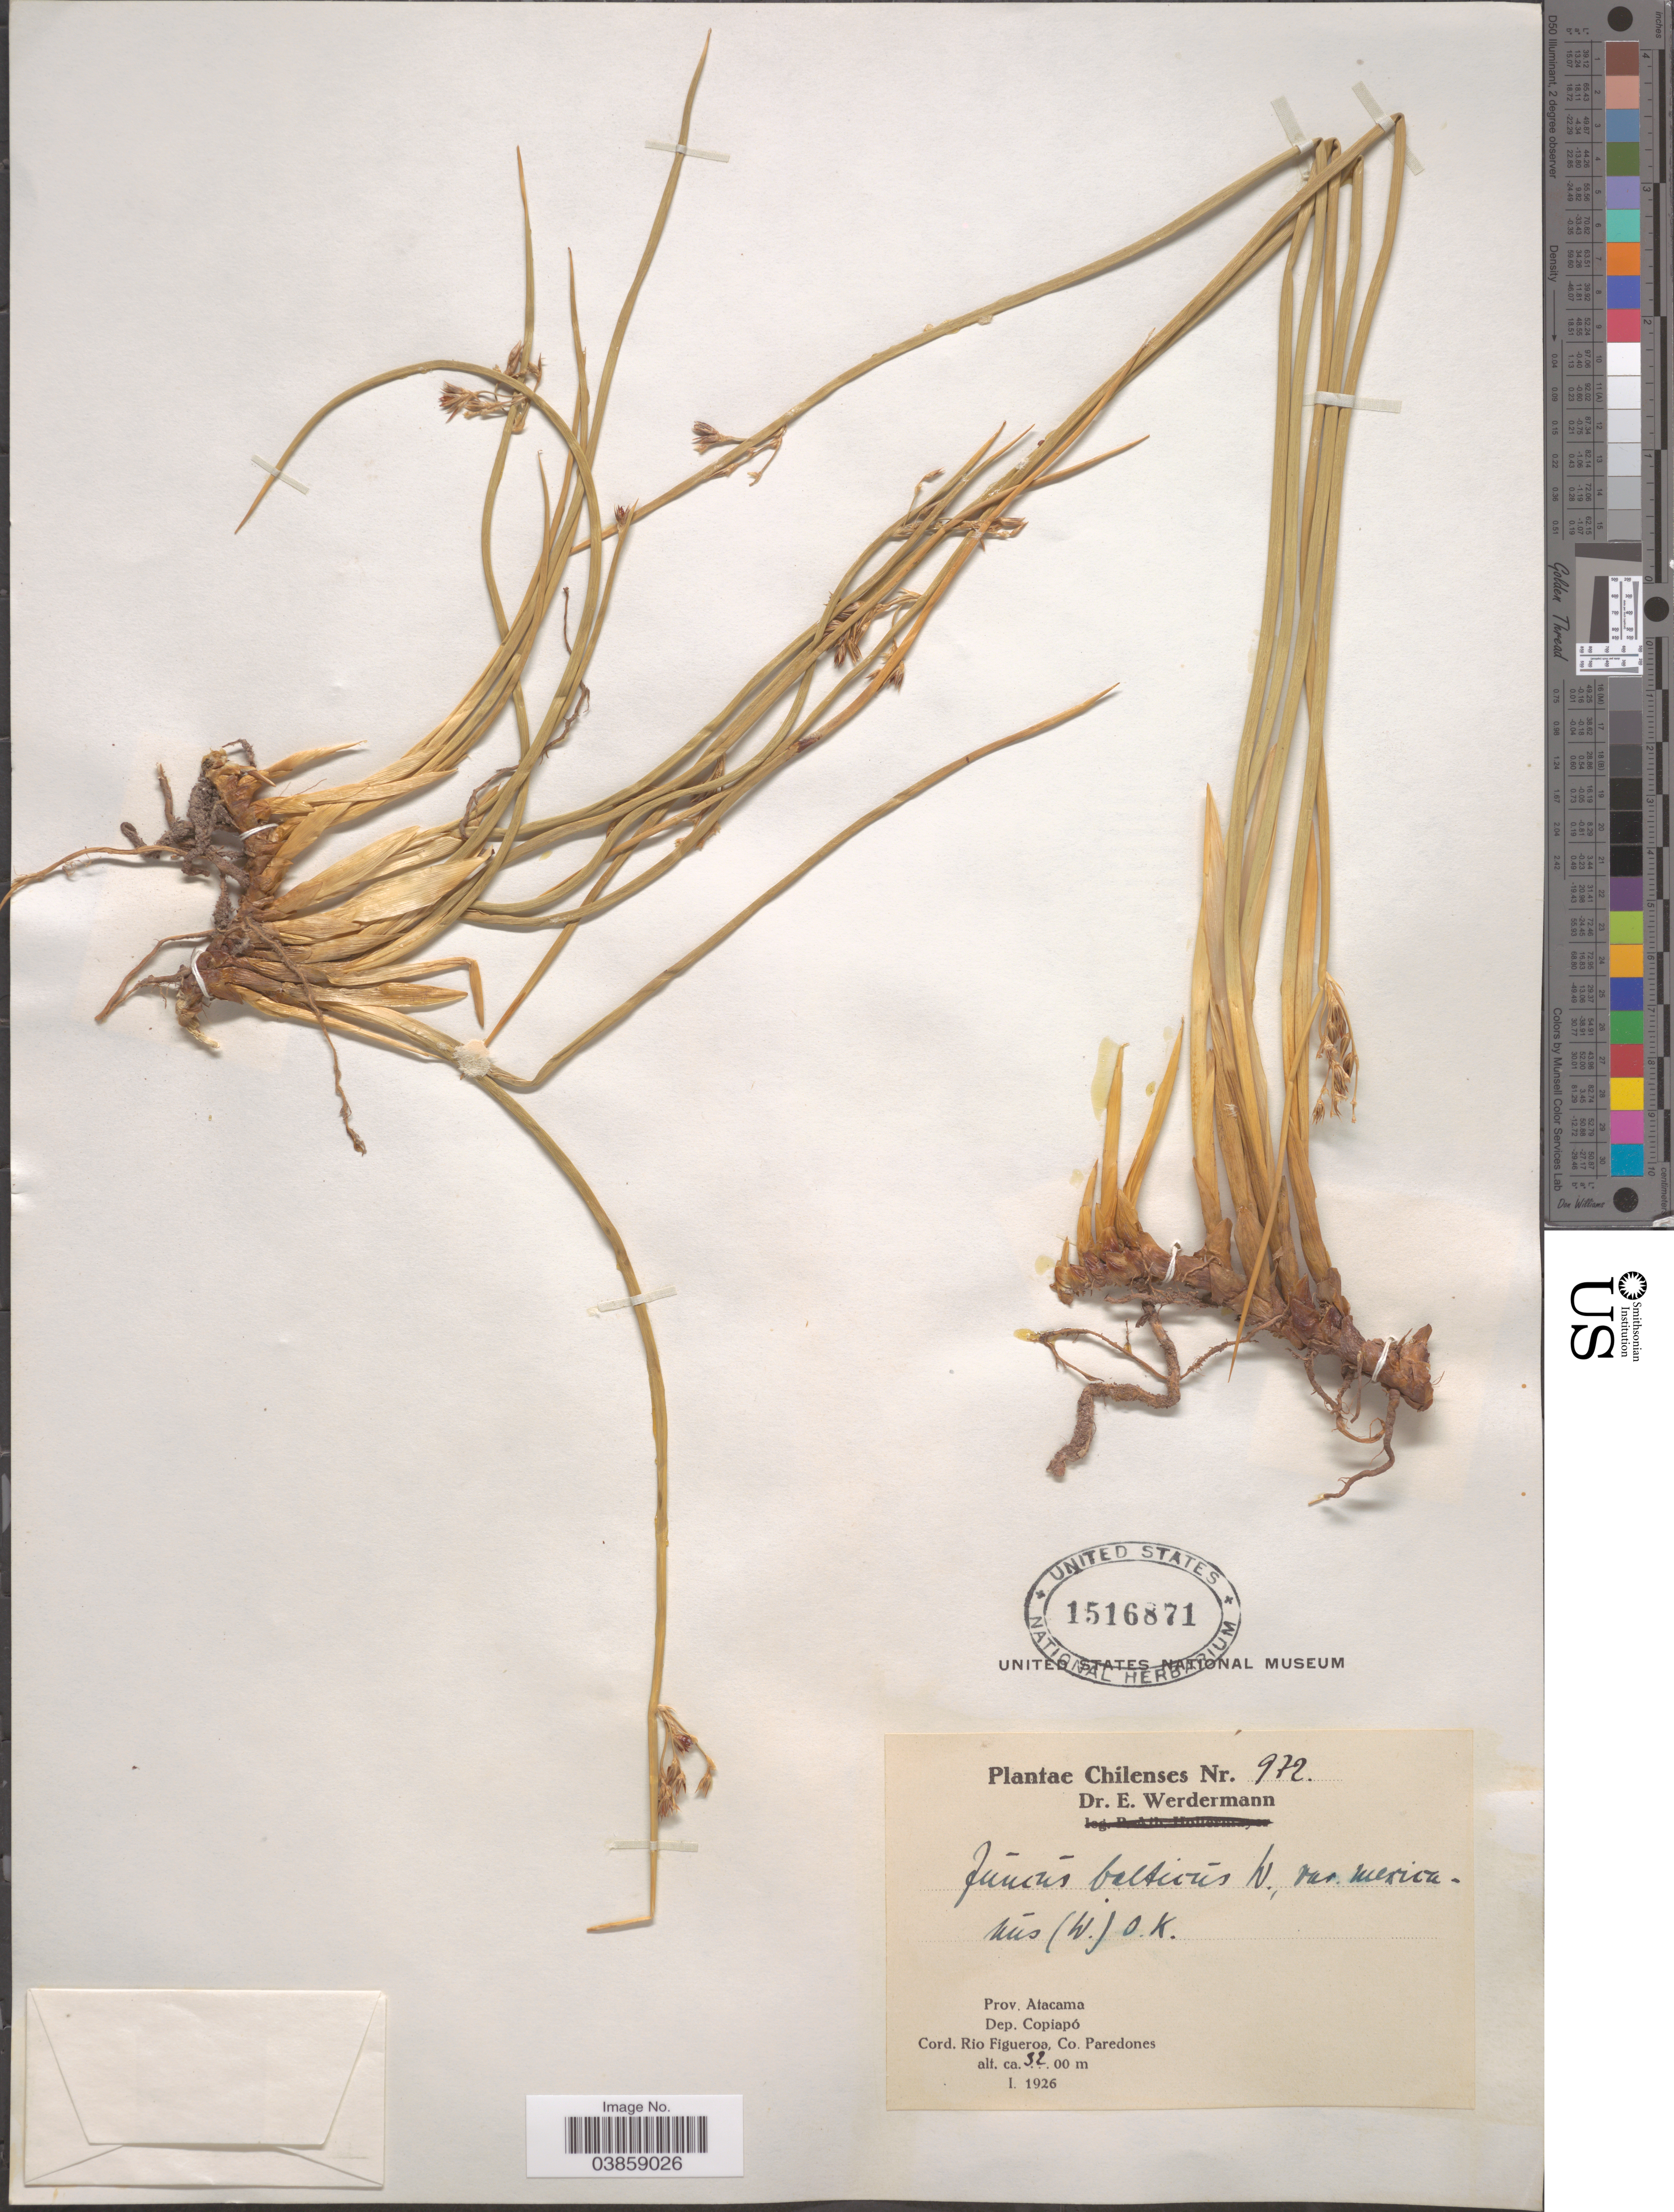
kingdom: Plantae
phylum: Tracheophyta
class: Liliopsida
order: Poales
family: Juncaceae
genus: Juncus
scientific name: Juncus balticus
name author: Willd.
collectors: E. Werdermann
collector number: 972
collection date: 1926-01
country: Chile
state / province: Atacama (III)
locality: Dep. Copiapó. Cord. Rio Figueroa, Co. Paredones.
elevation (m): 3200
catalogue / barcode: US 1516871